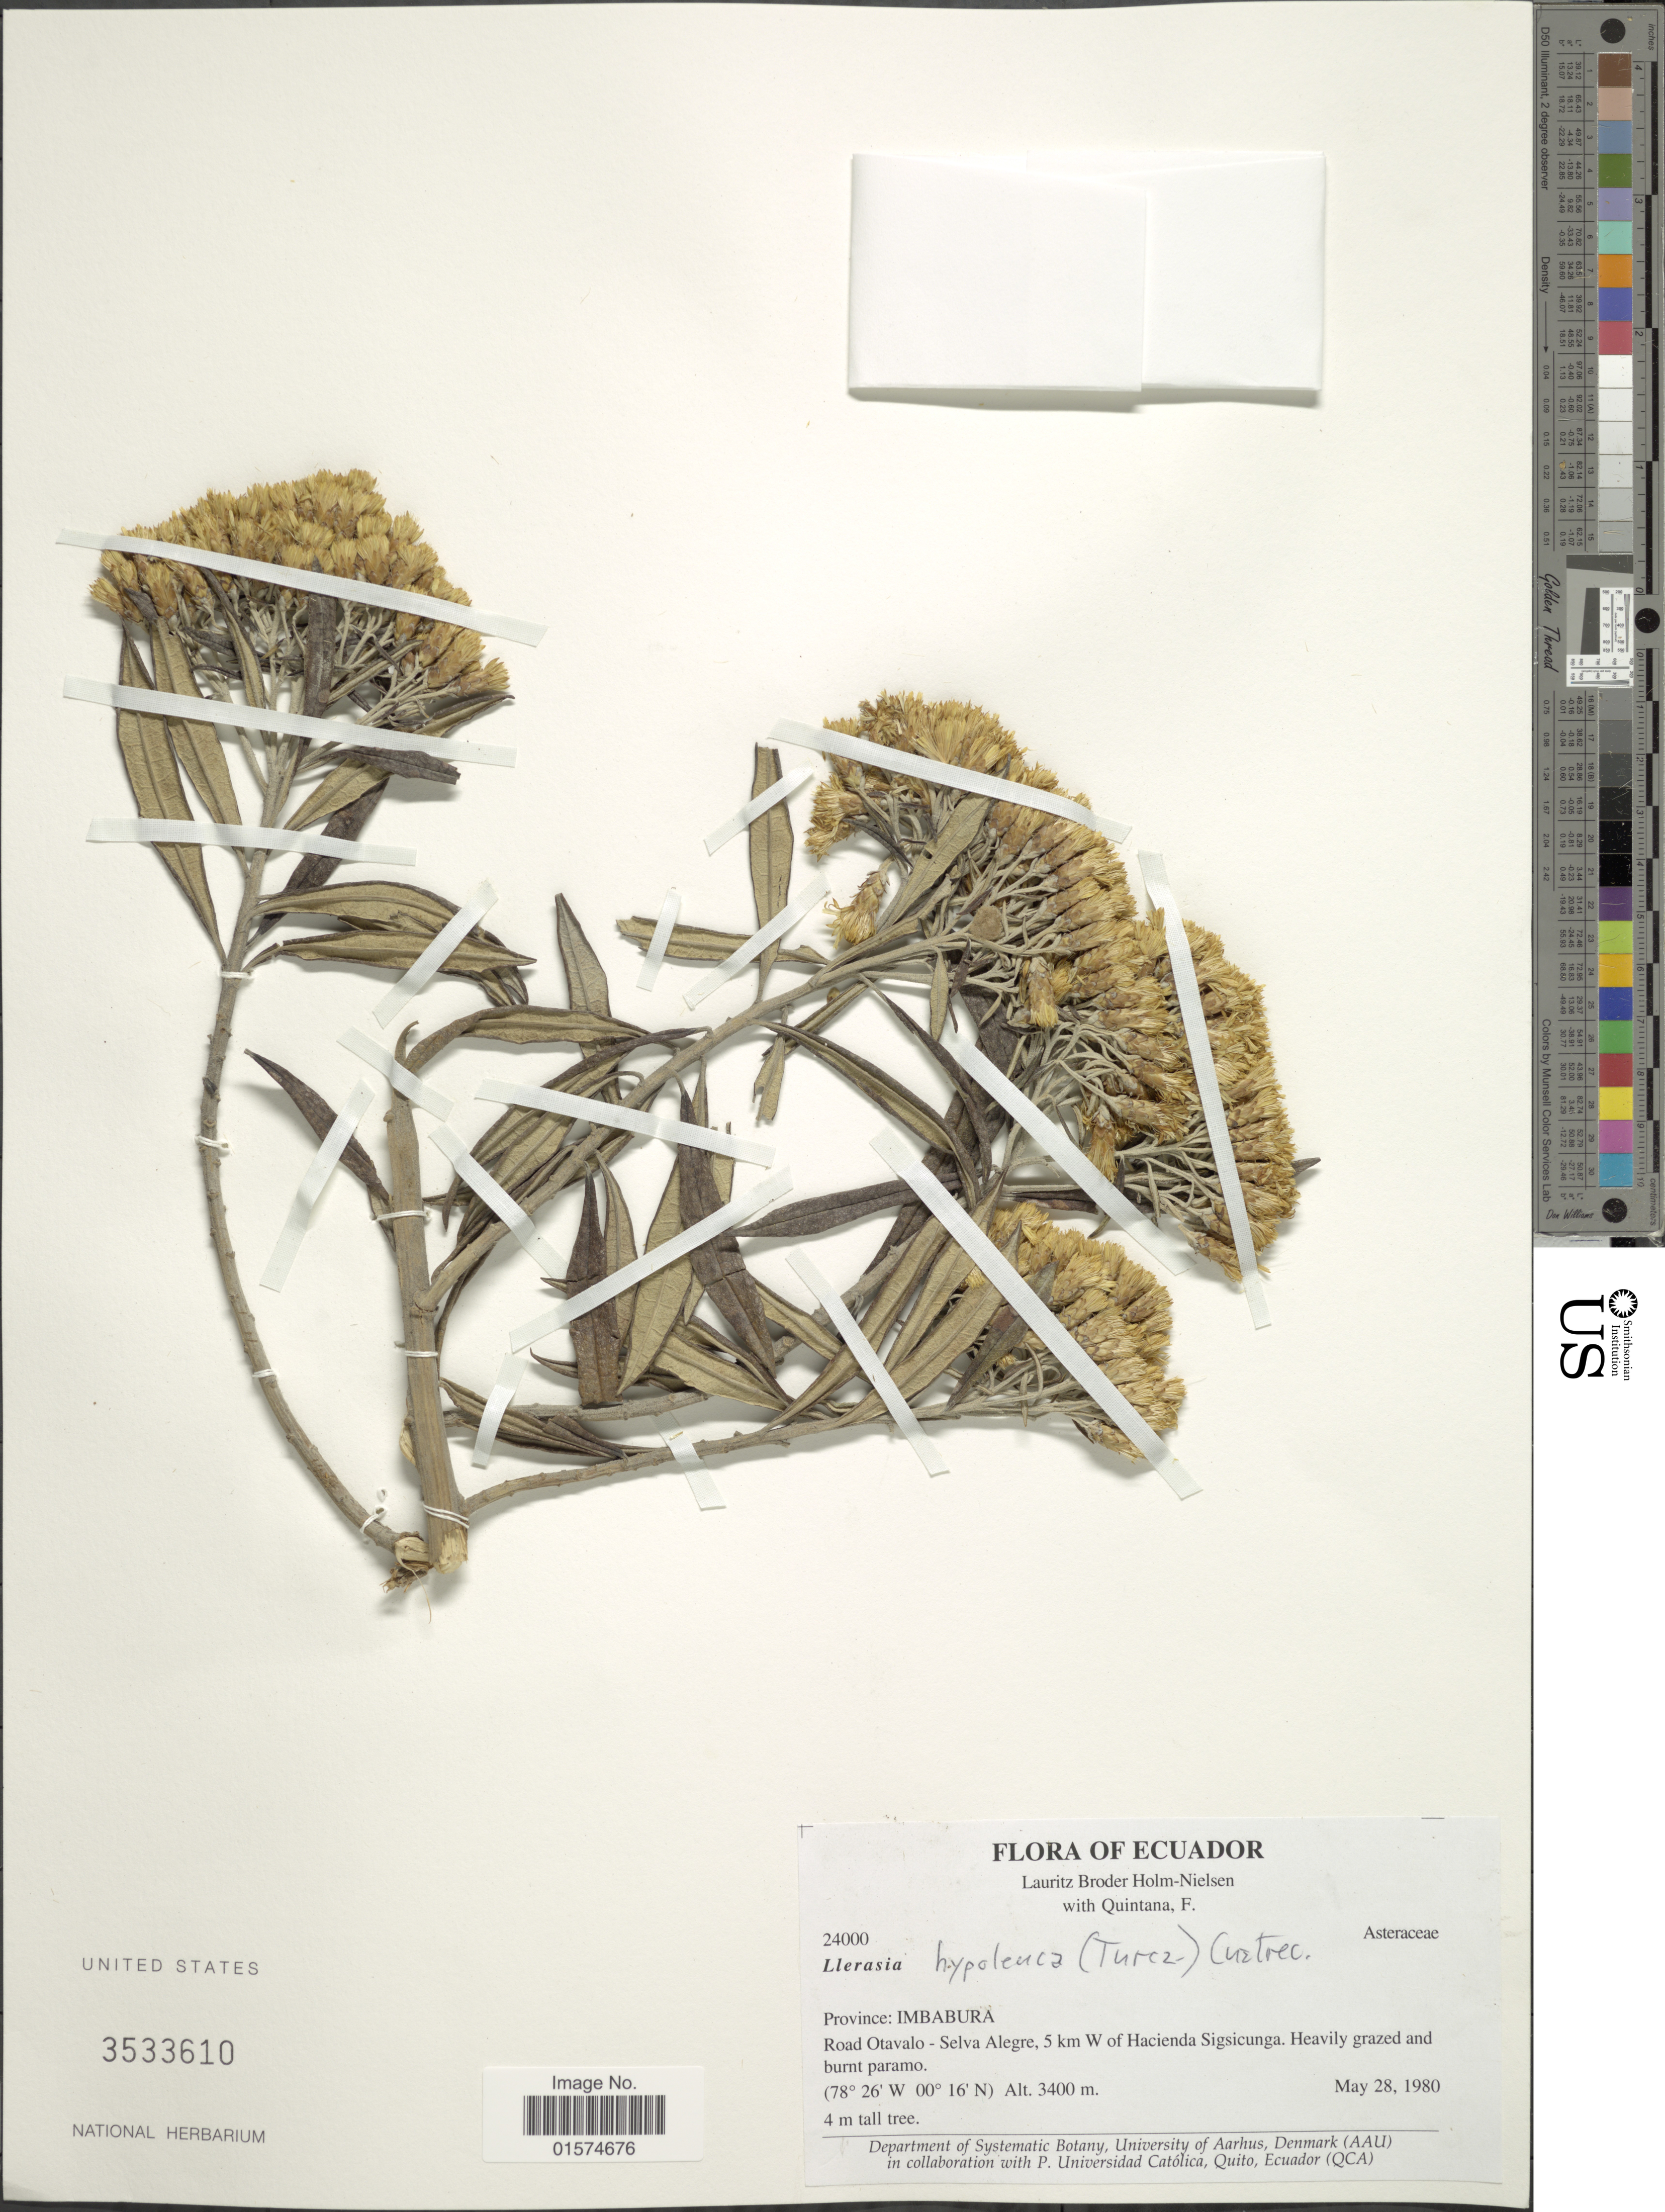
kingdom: Plantae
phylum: Tracheophyta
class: Magnoliopsida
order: Asterales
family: Asteraceae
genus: Llerasia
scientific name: Llerasia hypoleuca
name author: (Turcz.) Cuatrec.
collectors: L. B. Holm-Nielsen & F. Quintana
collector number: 24000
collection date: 1980-05-28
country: Ecuador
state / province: Imbabura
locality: Road Otavalo - Selva Alegre, 5 km W of Hacienda Sigsicunga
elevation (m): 3400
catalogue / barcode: US 3533610